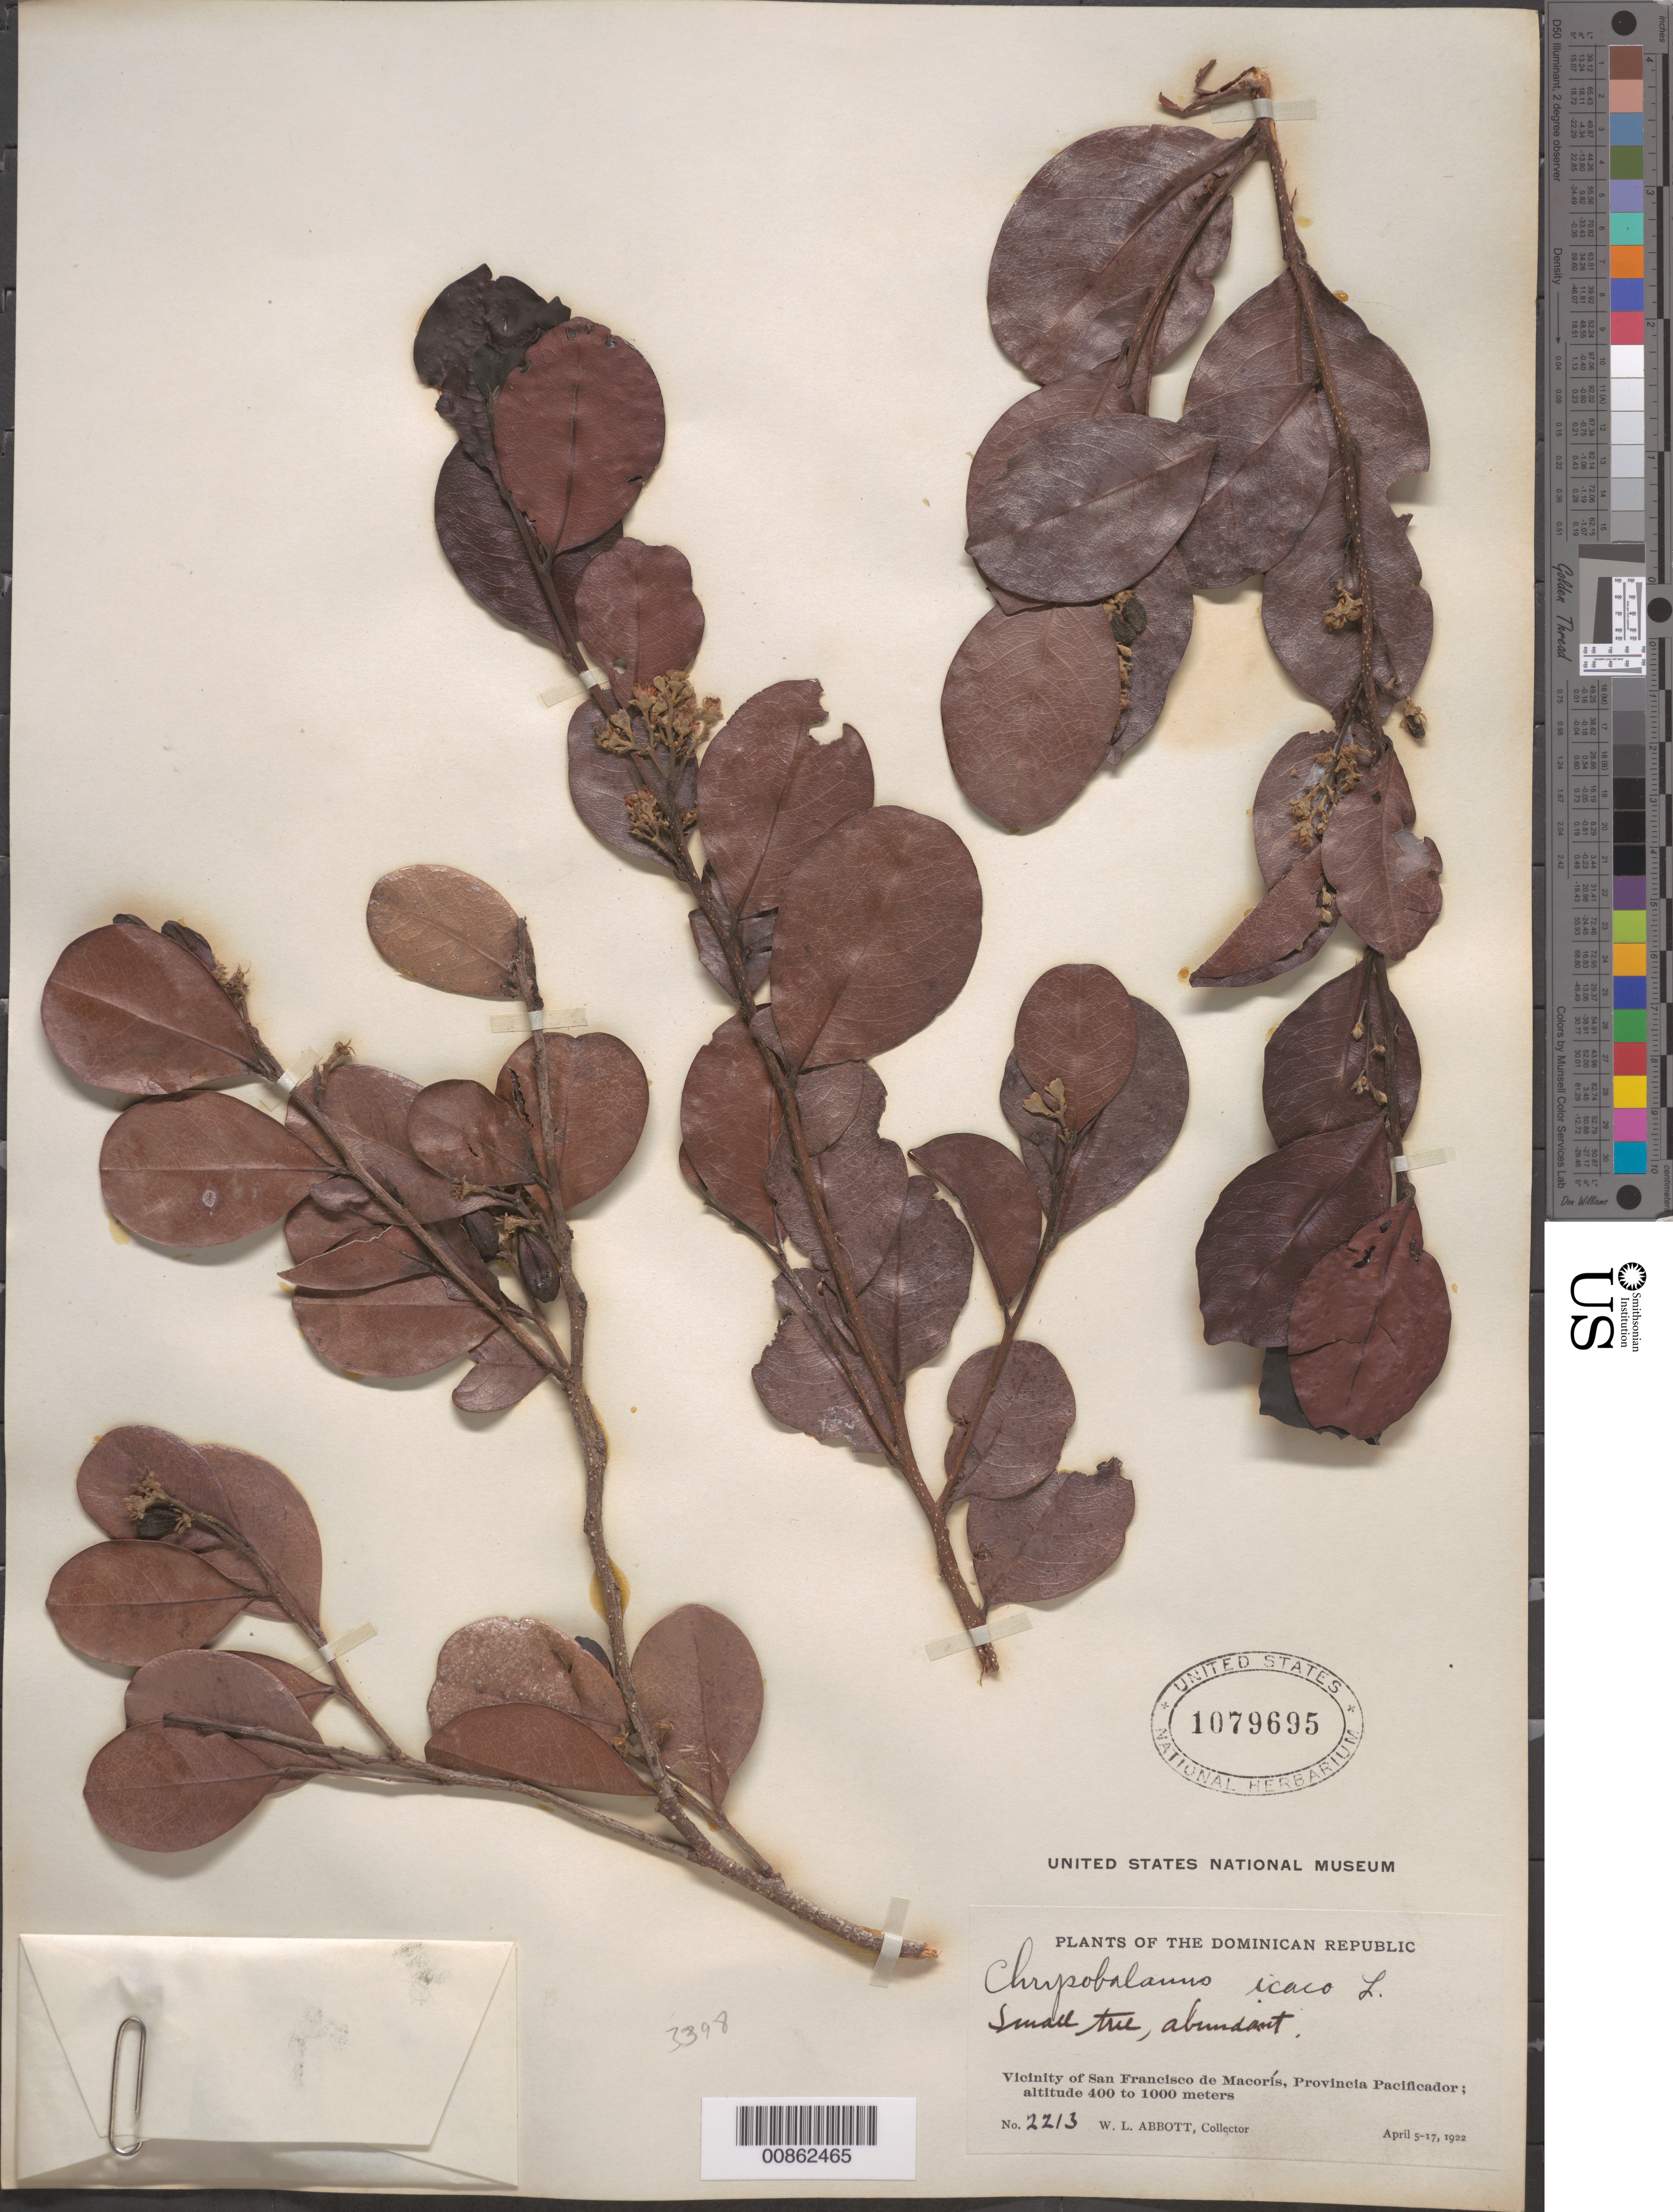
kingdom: Plantae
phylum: Tracheophyta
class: Magnoliopsida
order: Malpighiales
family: Chrysobalanaceae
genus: Chrysobalanus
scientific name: Chrysobalanus icaco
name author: L.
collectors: W. L. Abbott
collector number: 2213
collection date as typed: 05 Apr 1922 to 17 Apr 1922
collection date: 1922-04-05/1922-04-17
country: Dominican Republic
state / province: Duarte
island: Hispaniola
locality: Vicinity of San Francisco de Macoris, Provincia Pacificador (obsolete).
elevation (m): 400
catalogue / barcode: US 1079695